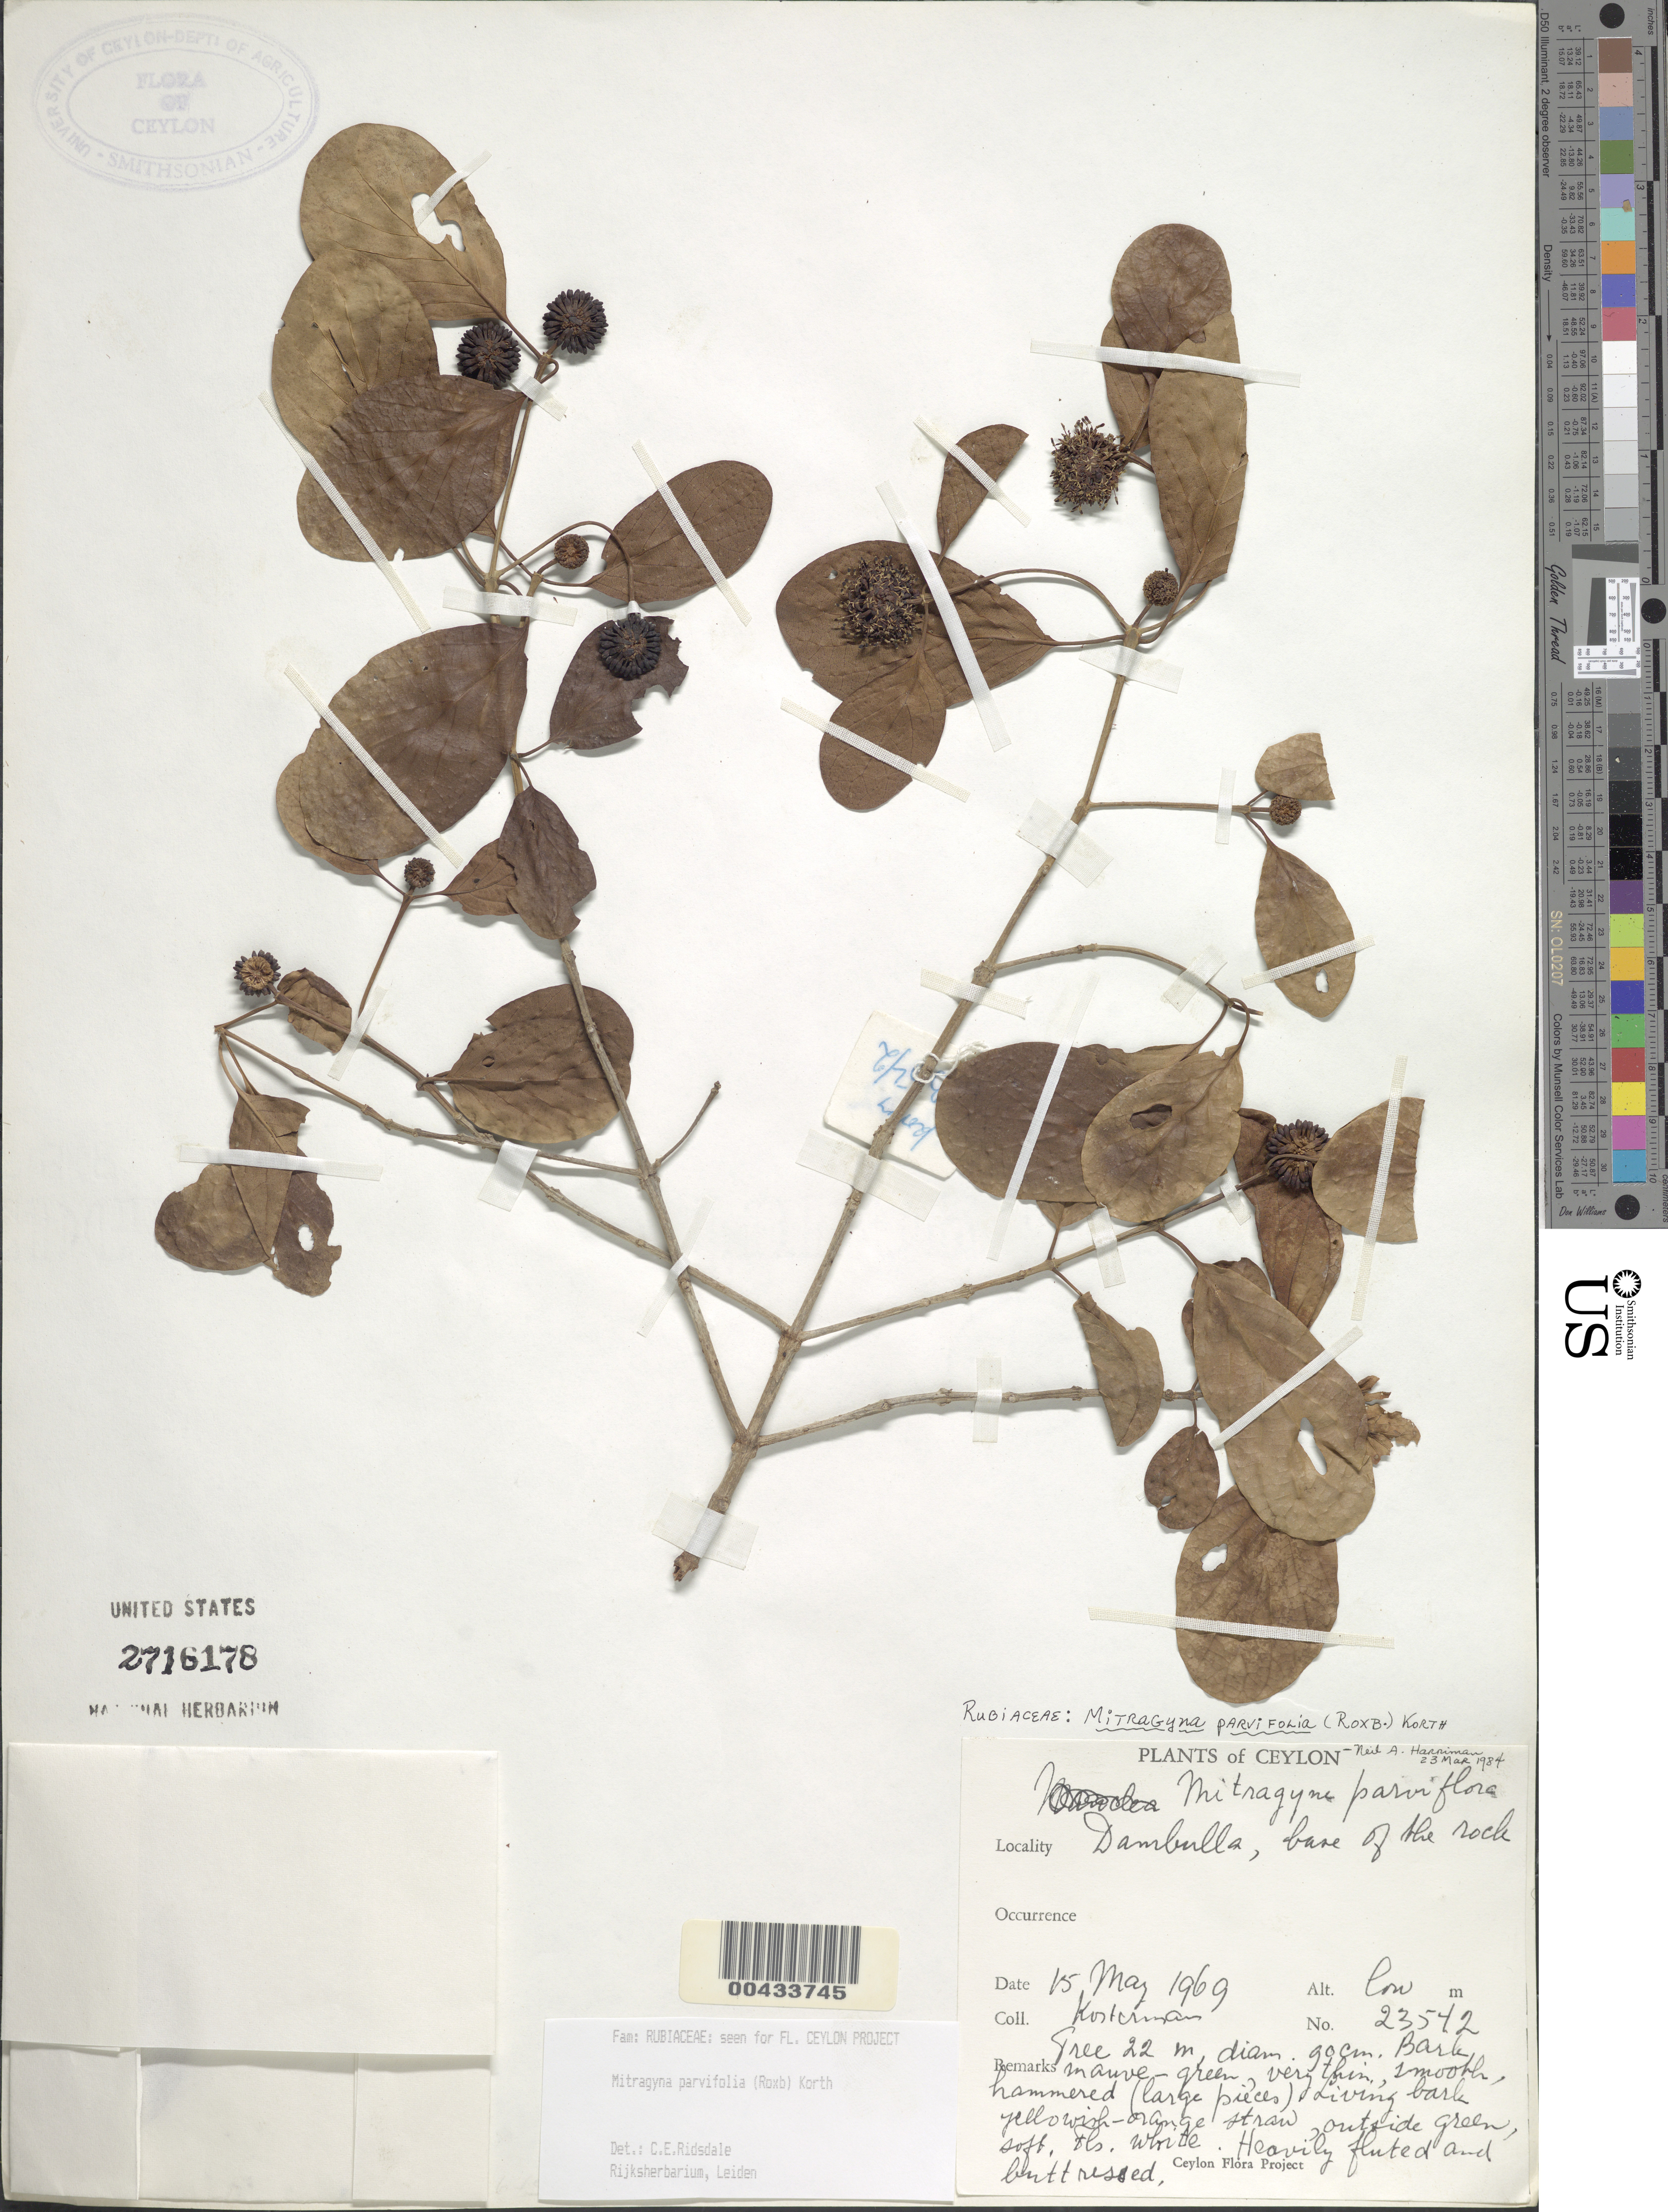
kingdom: Plantae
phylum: Tracheophyta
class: Magnoliopsida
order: Gentianales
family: Rubiaceae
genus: Mitragyna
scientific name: Mitragyna parvifolia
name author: (Roxb.) Korth.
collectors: A. J. G. Kostermans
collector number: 23542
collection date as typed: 15 May 1969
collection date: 1969-05-15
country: Sri Lanka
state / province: Central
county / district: Matale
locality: Dambulla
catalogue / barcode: US 2716178